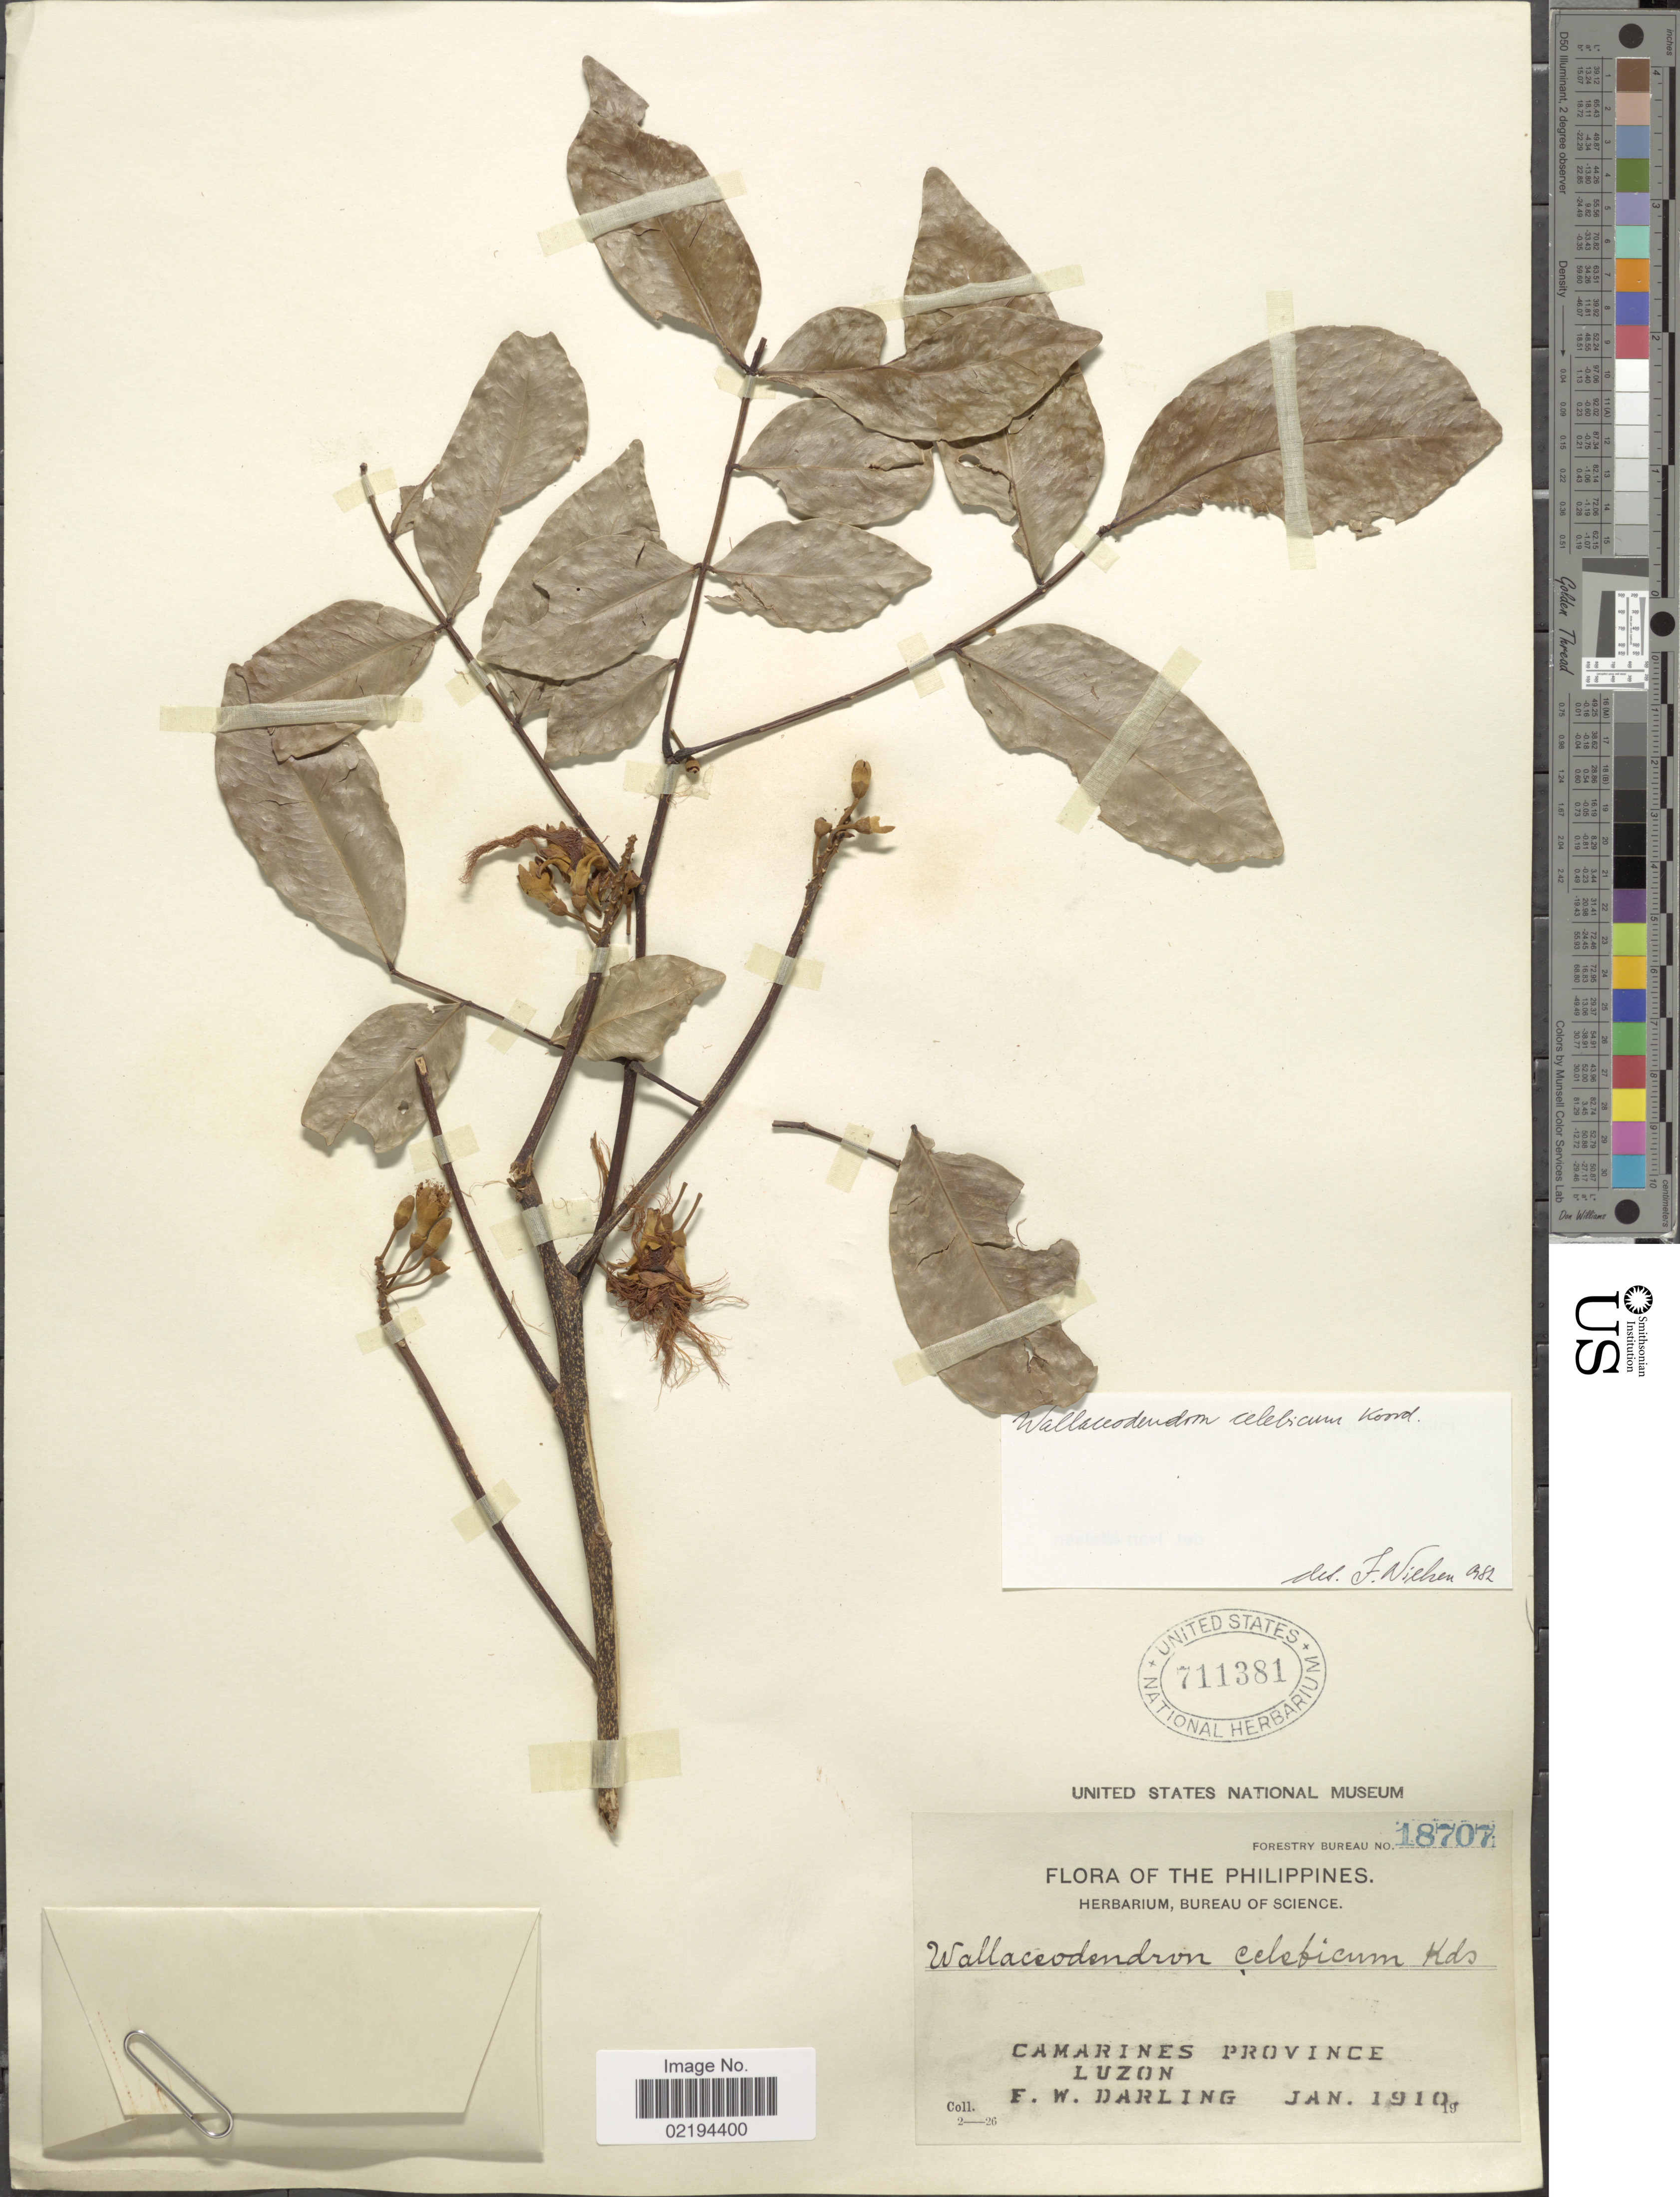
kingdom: Plantae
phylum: Tracheophyta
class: Magnoliopsida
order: Fabales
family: Fabaceae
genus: Wallaceodendron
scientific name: Wallaceodendron celebicum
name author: Koord.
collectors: F. Darling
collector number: Forestry Bureau 18707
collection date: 1910-01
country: Philippines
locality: Camarines Province, Luzon.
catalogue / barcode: US 711381